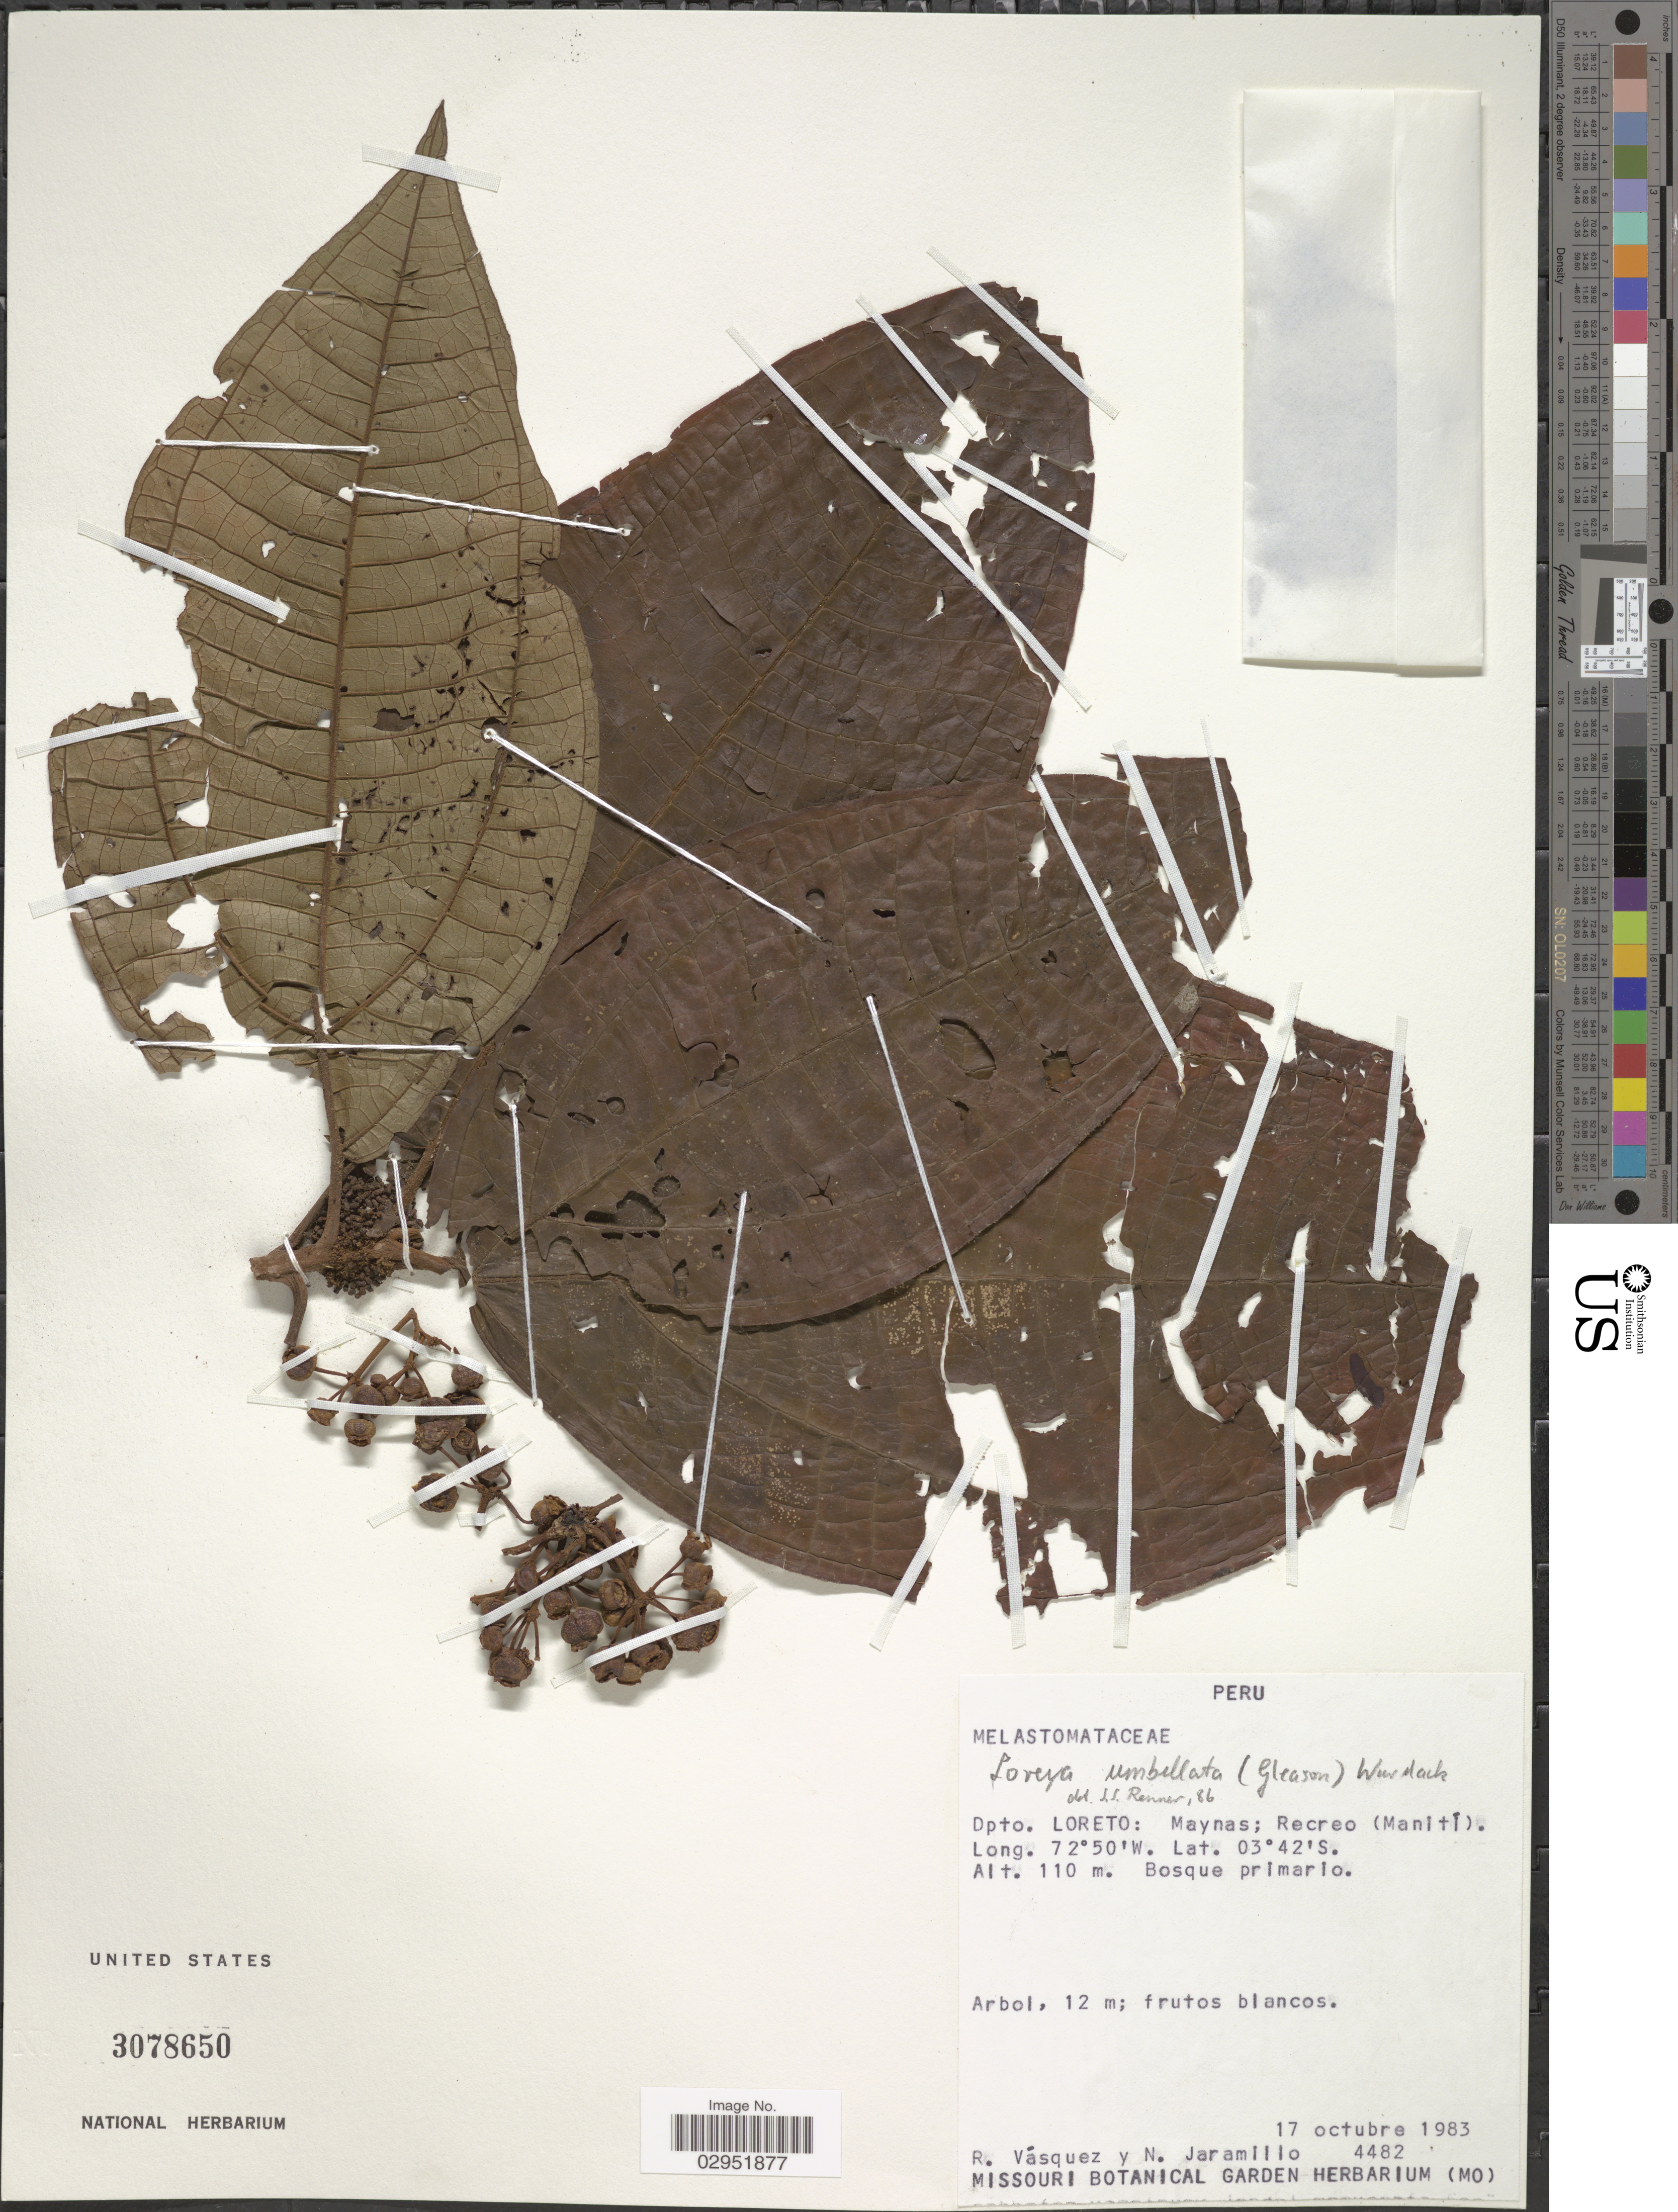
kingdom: Plantae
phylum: Tracheophyta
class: Magnoliopsida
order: Myrtales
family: Melastomataceae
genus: Bellucia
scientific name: Bellucia umbellata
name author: Gleason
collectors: R. Vásquez & N. Jaramillo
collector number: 4482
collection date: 1983-10-17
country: Peru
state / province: Loreto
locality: Dpto. Loreto: Maynas; Recreo (Manití).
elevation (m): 110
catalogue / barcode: US 3078650